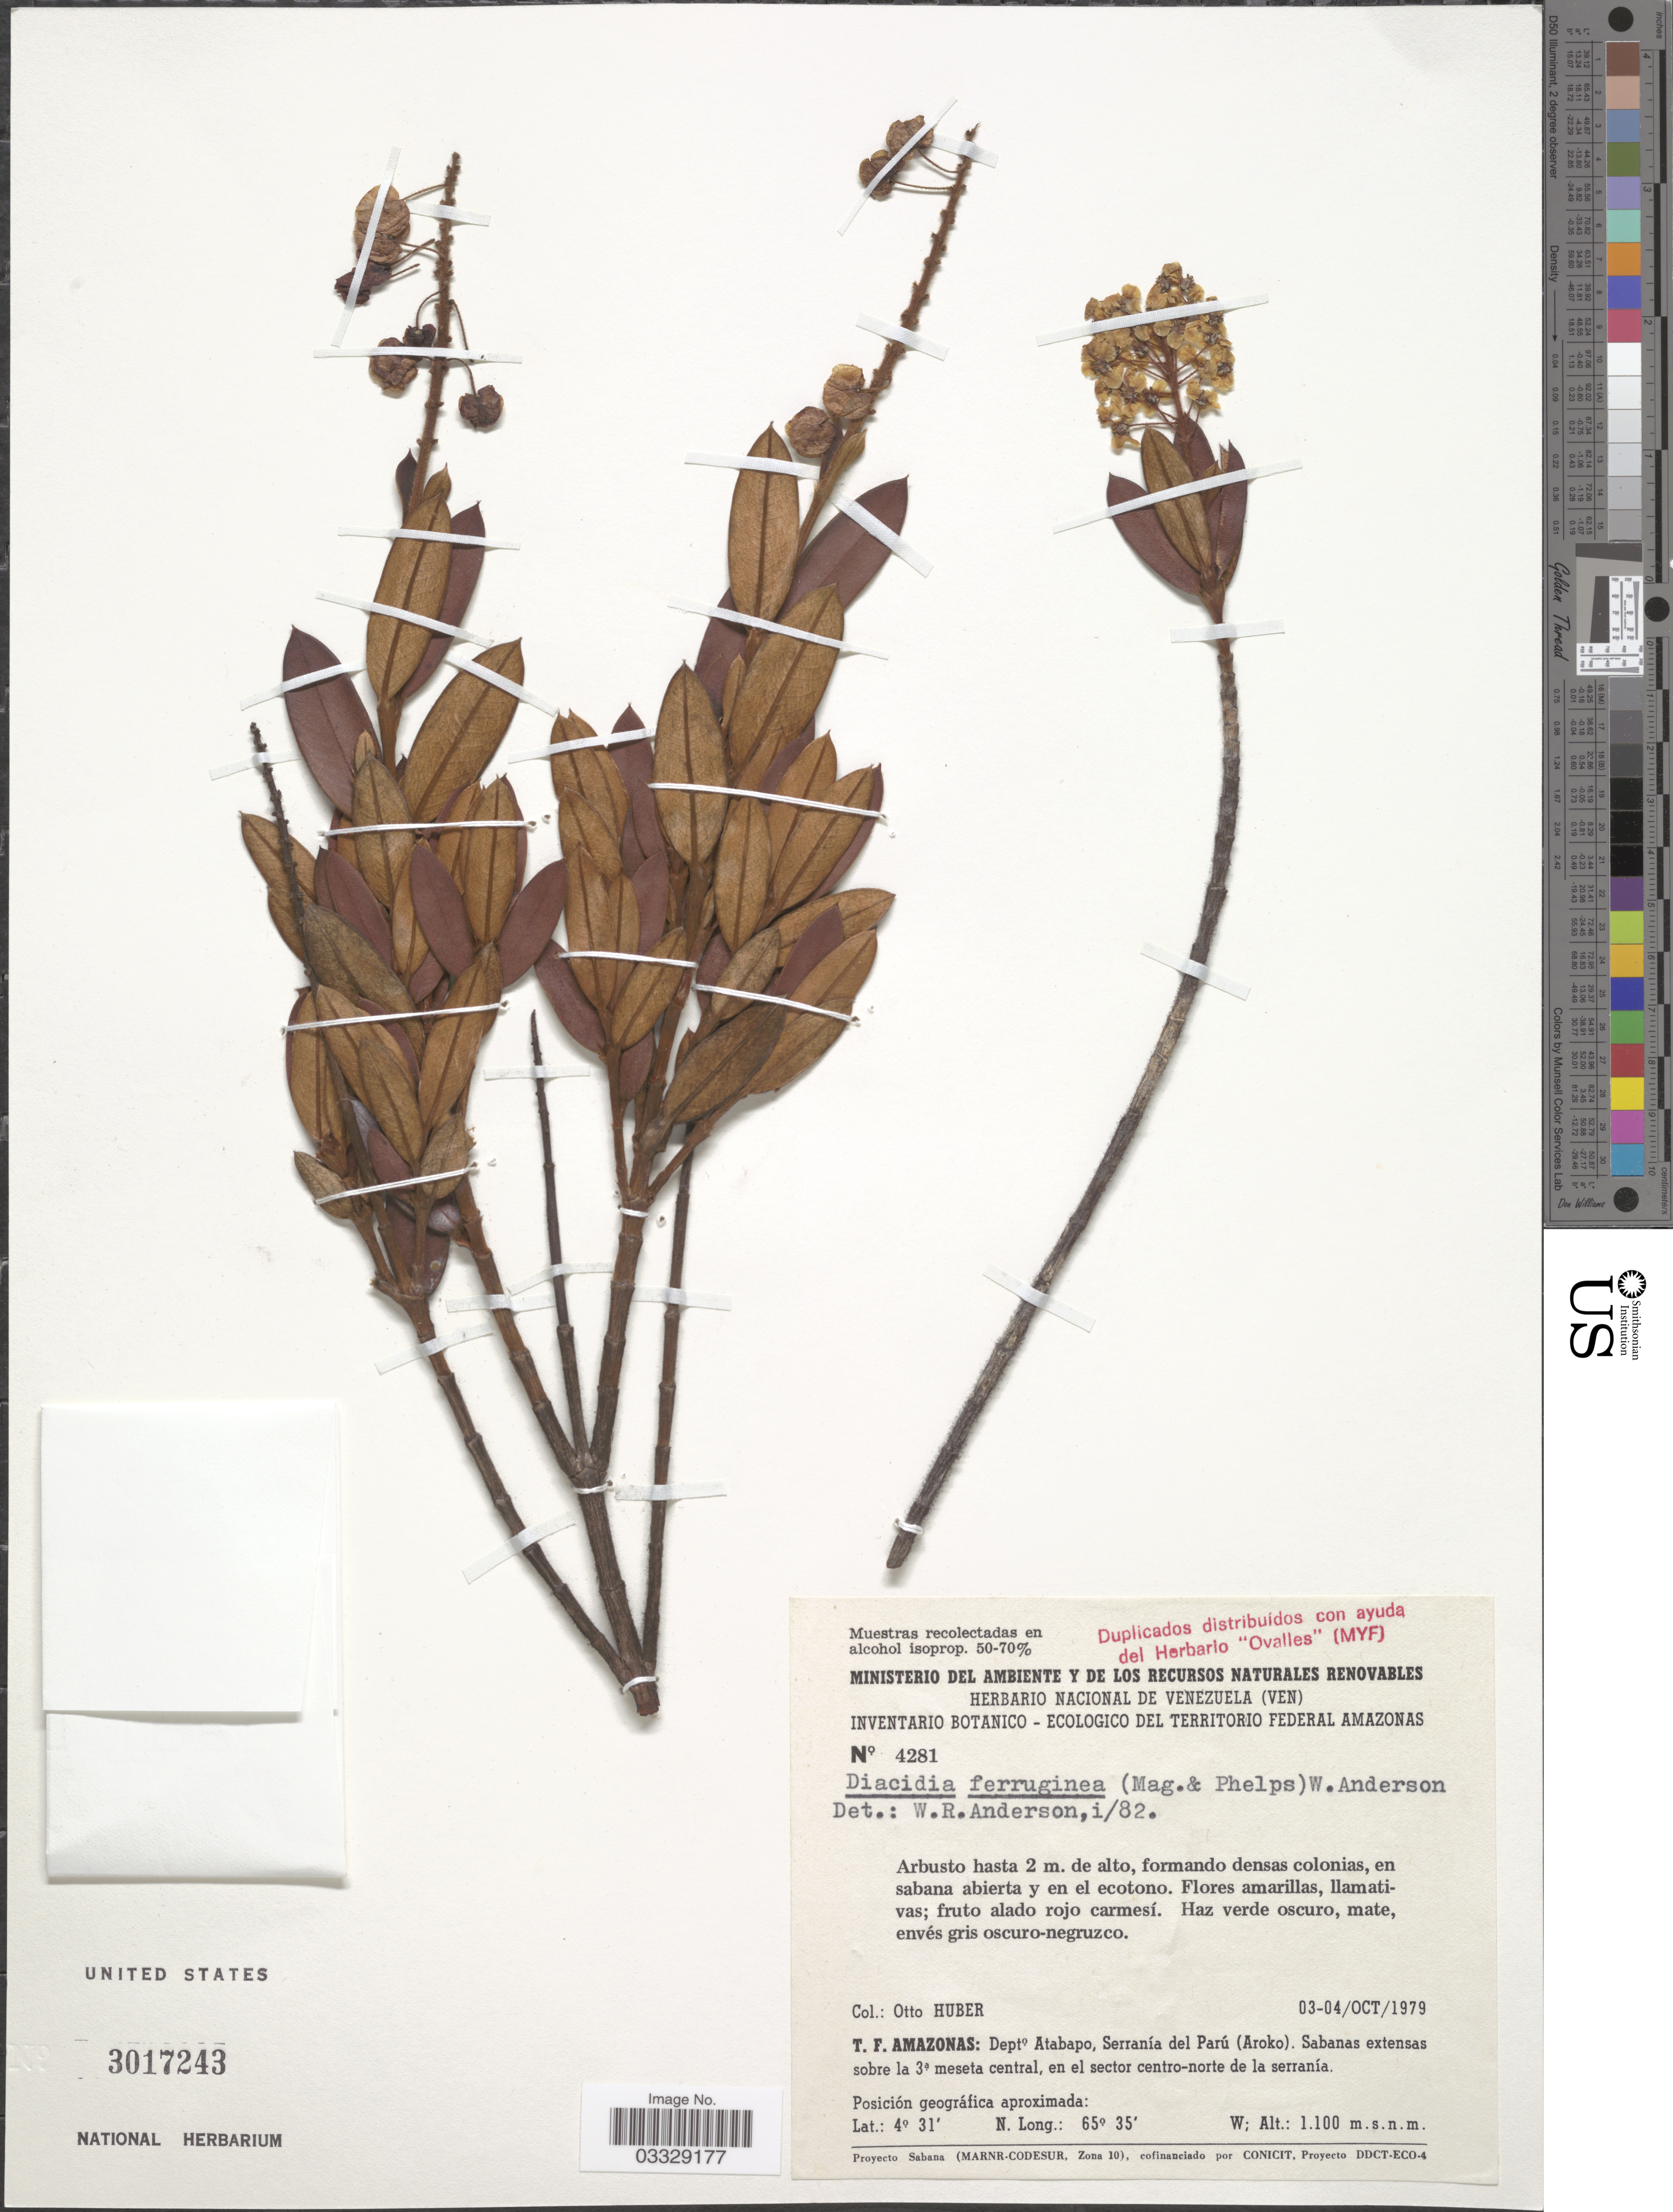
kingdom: Plantae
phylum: Tracheophyta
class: Magnoliopsida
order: Malpighiales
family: Malpighiaceae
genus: Diacidia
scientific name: Diacidia ferruginea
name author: (Maguire & K.D. Phelps) W.R. Anderson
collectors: O. Huber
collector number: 4281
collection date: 1979-10-03/1979-10-04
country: Venezuela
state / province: Amazonas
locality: T.F. Amazonas: Depto. Atabapo, Serranía del Parú (Aroko). Sabanas extensas sobre la 3a meseta central, en el sector centro-norte de la serranía.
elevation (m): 1100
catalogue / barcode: US 3017243